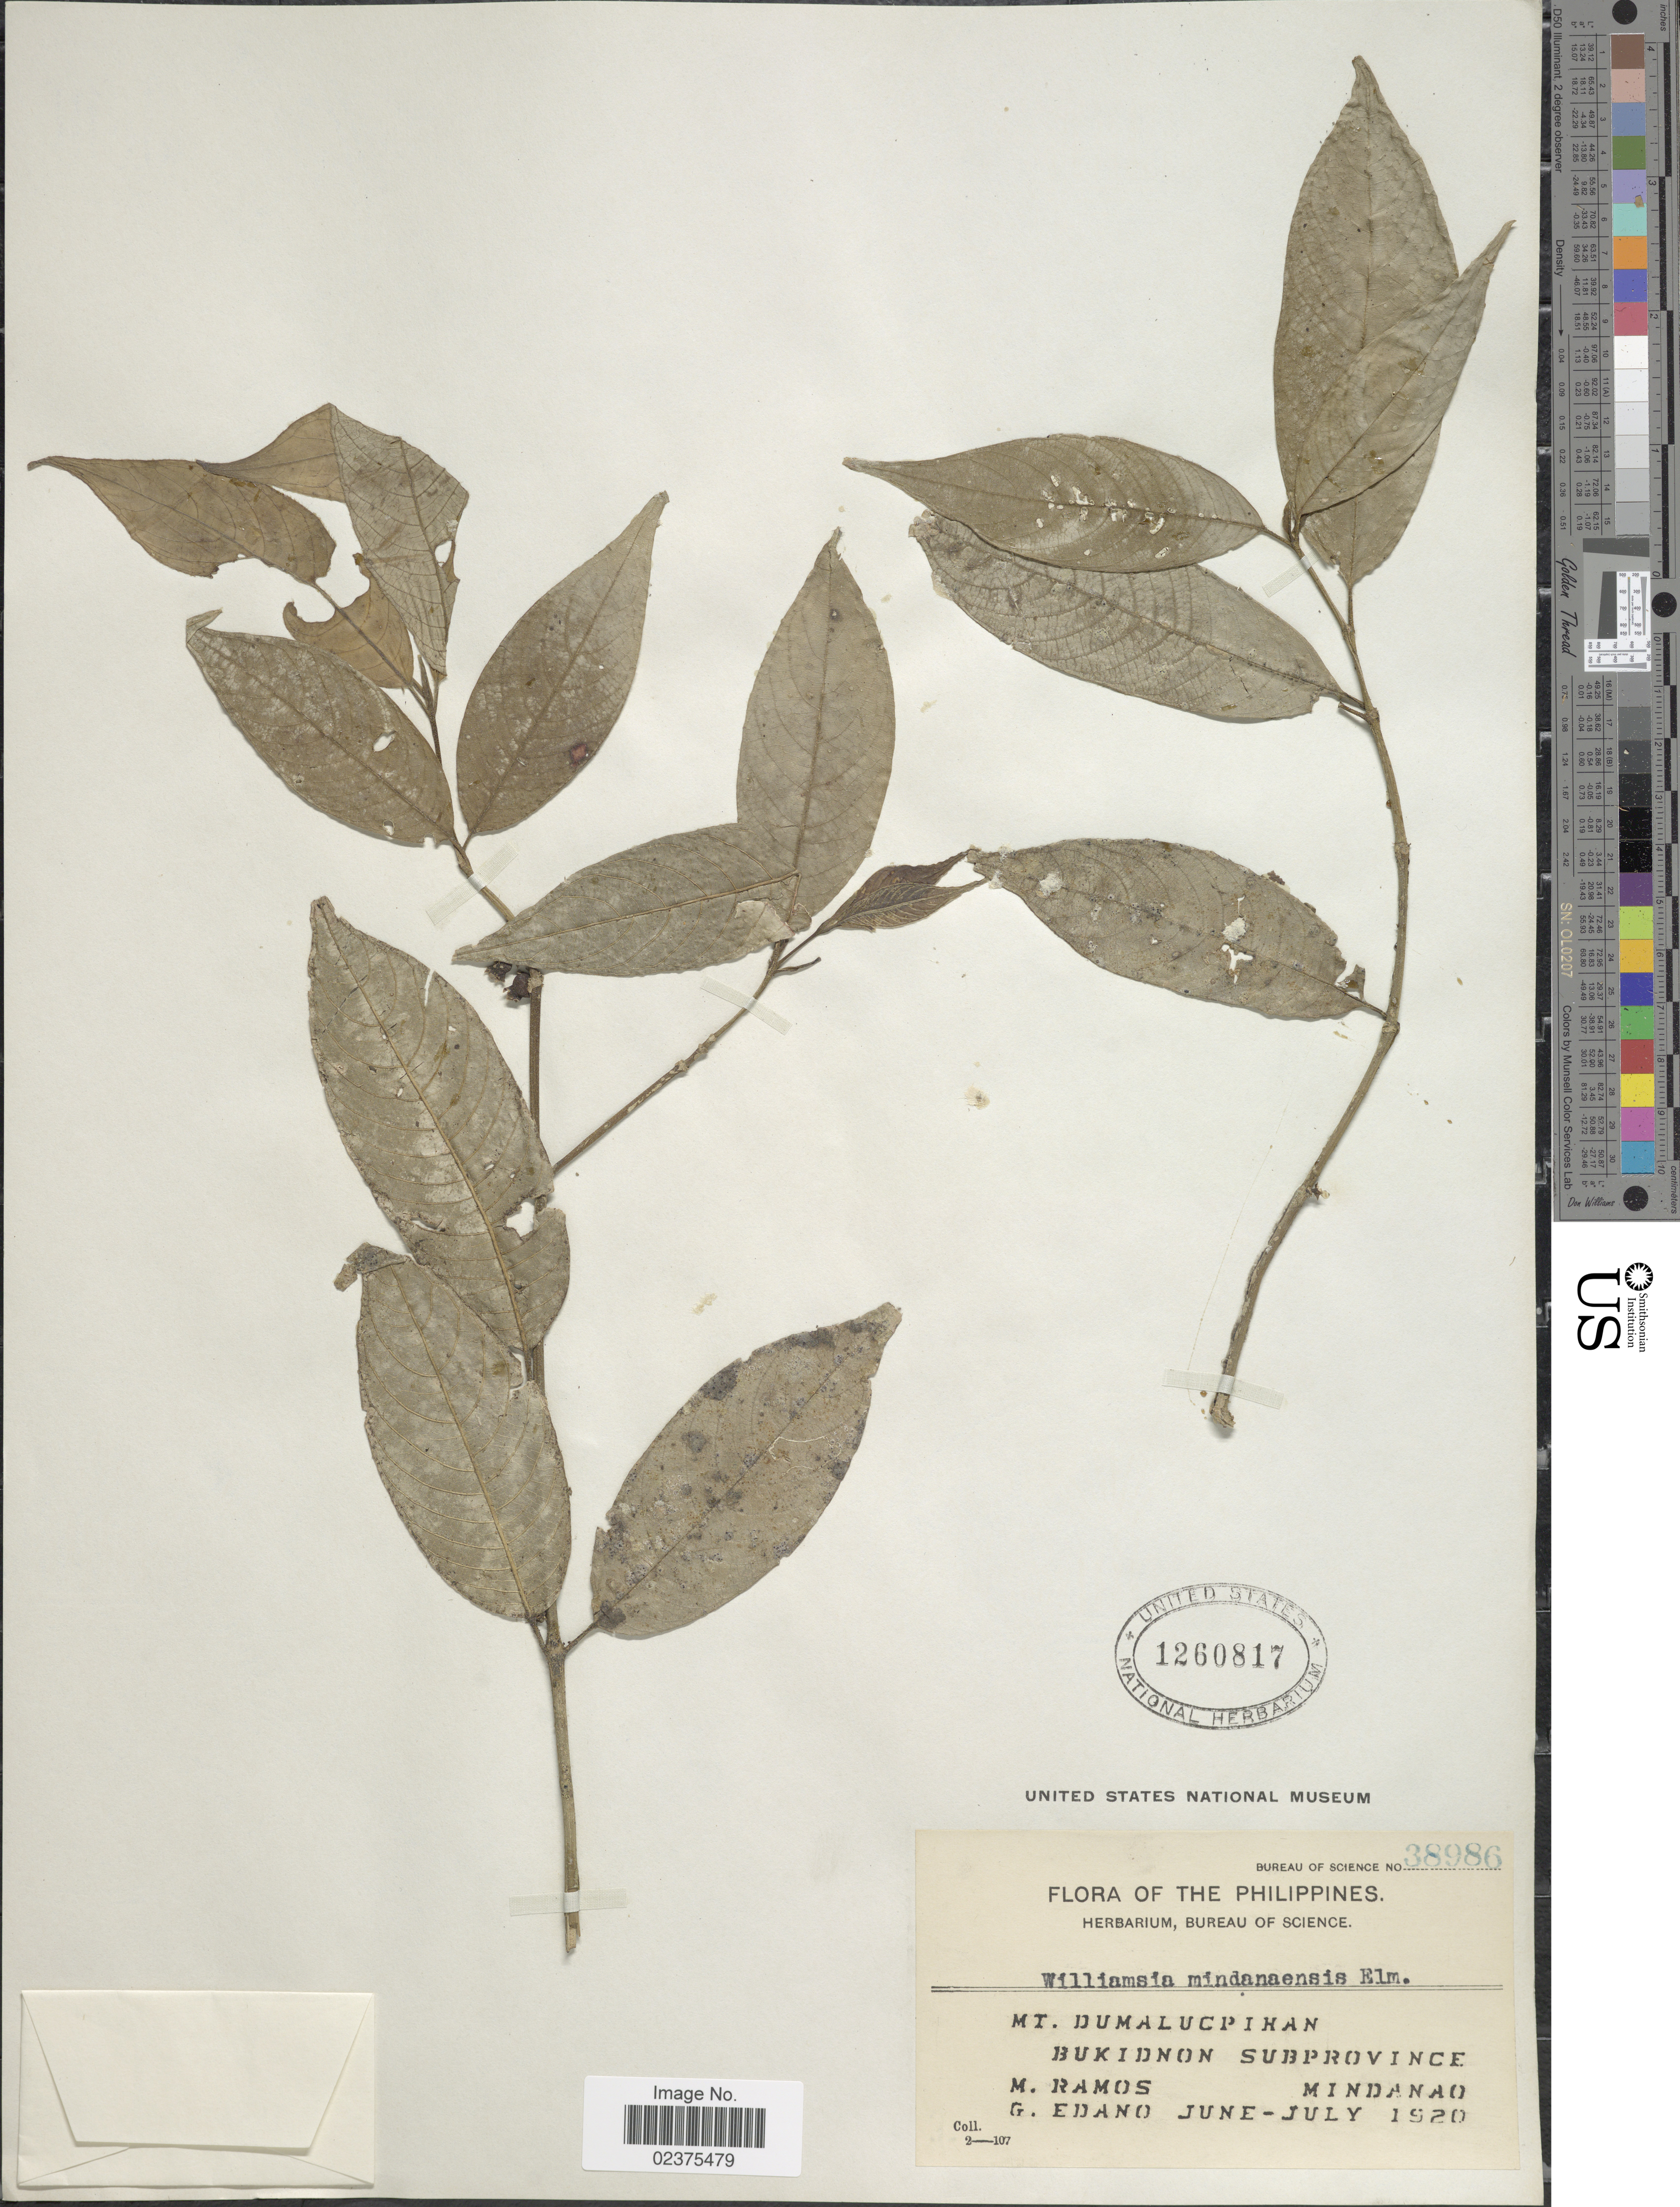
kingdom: Plantae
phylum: Tracheophyta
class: Magnoliopsida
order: Gentianales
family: Rubiaceae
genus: Praravinia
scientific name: Praravinia mindanaensis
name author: (Elmer) Bremek.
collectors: M. Ramos & G. Edaño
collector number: Bureau of Science 38986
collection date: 1920-06/1920-07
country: Philippines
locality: Mt. Dumalucpinan, Bukidnon Subprovince, Mindanao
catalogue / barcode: US 1260817